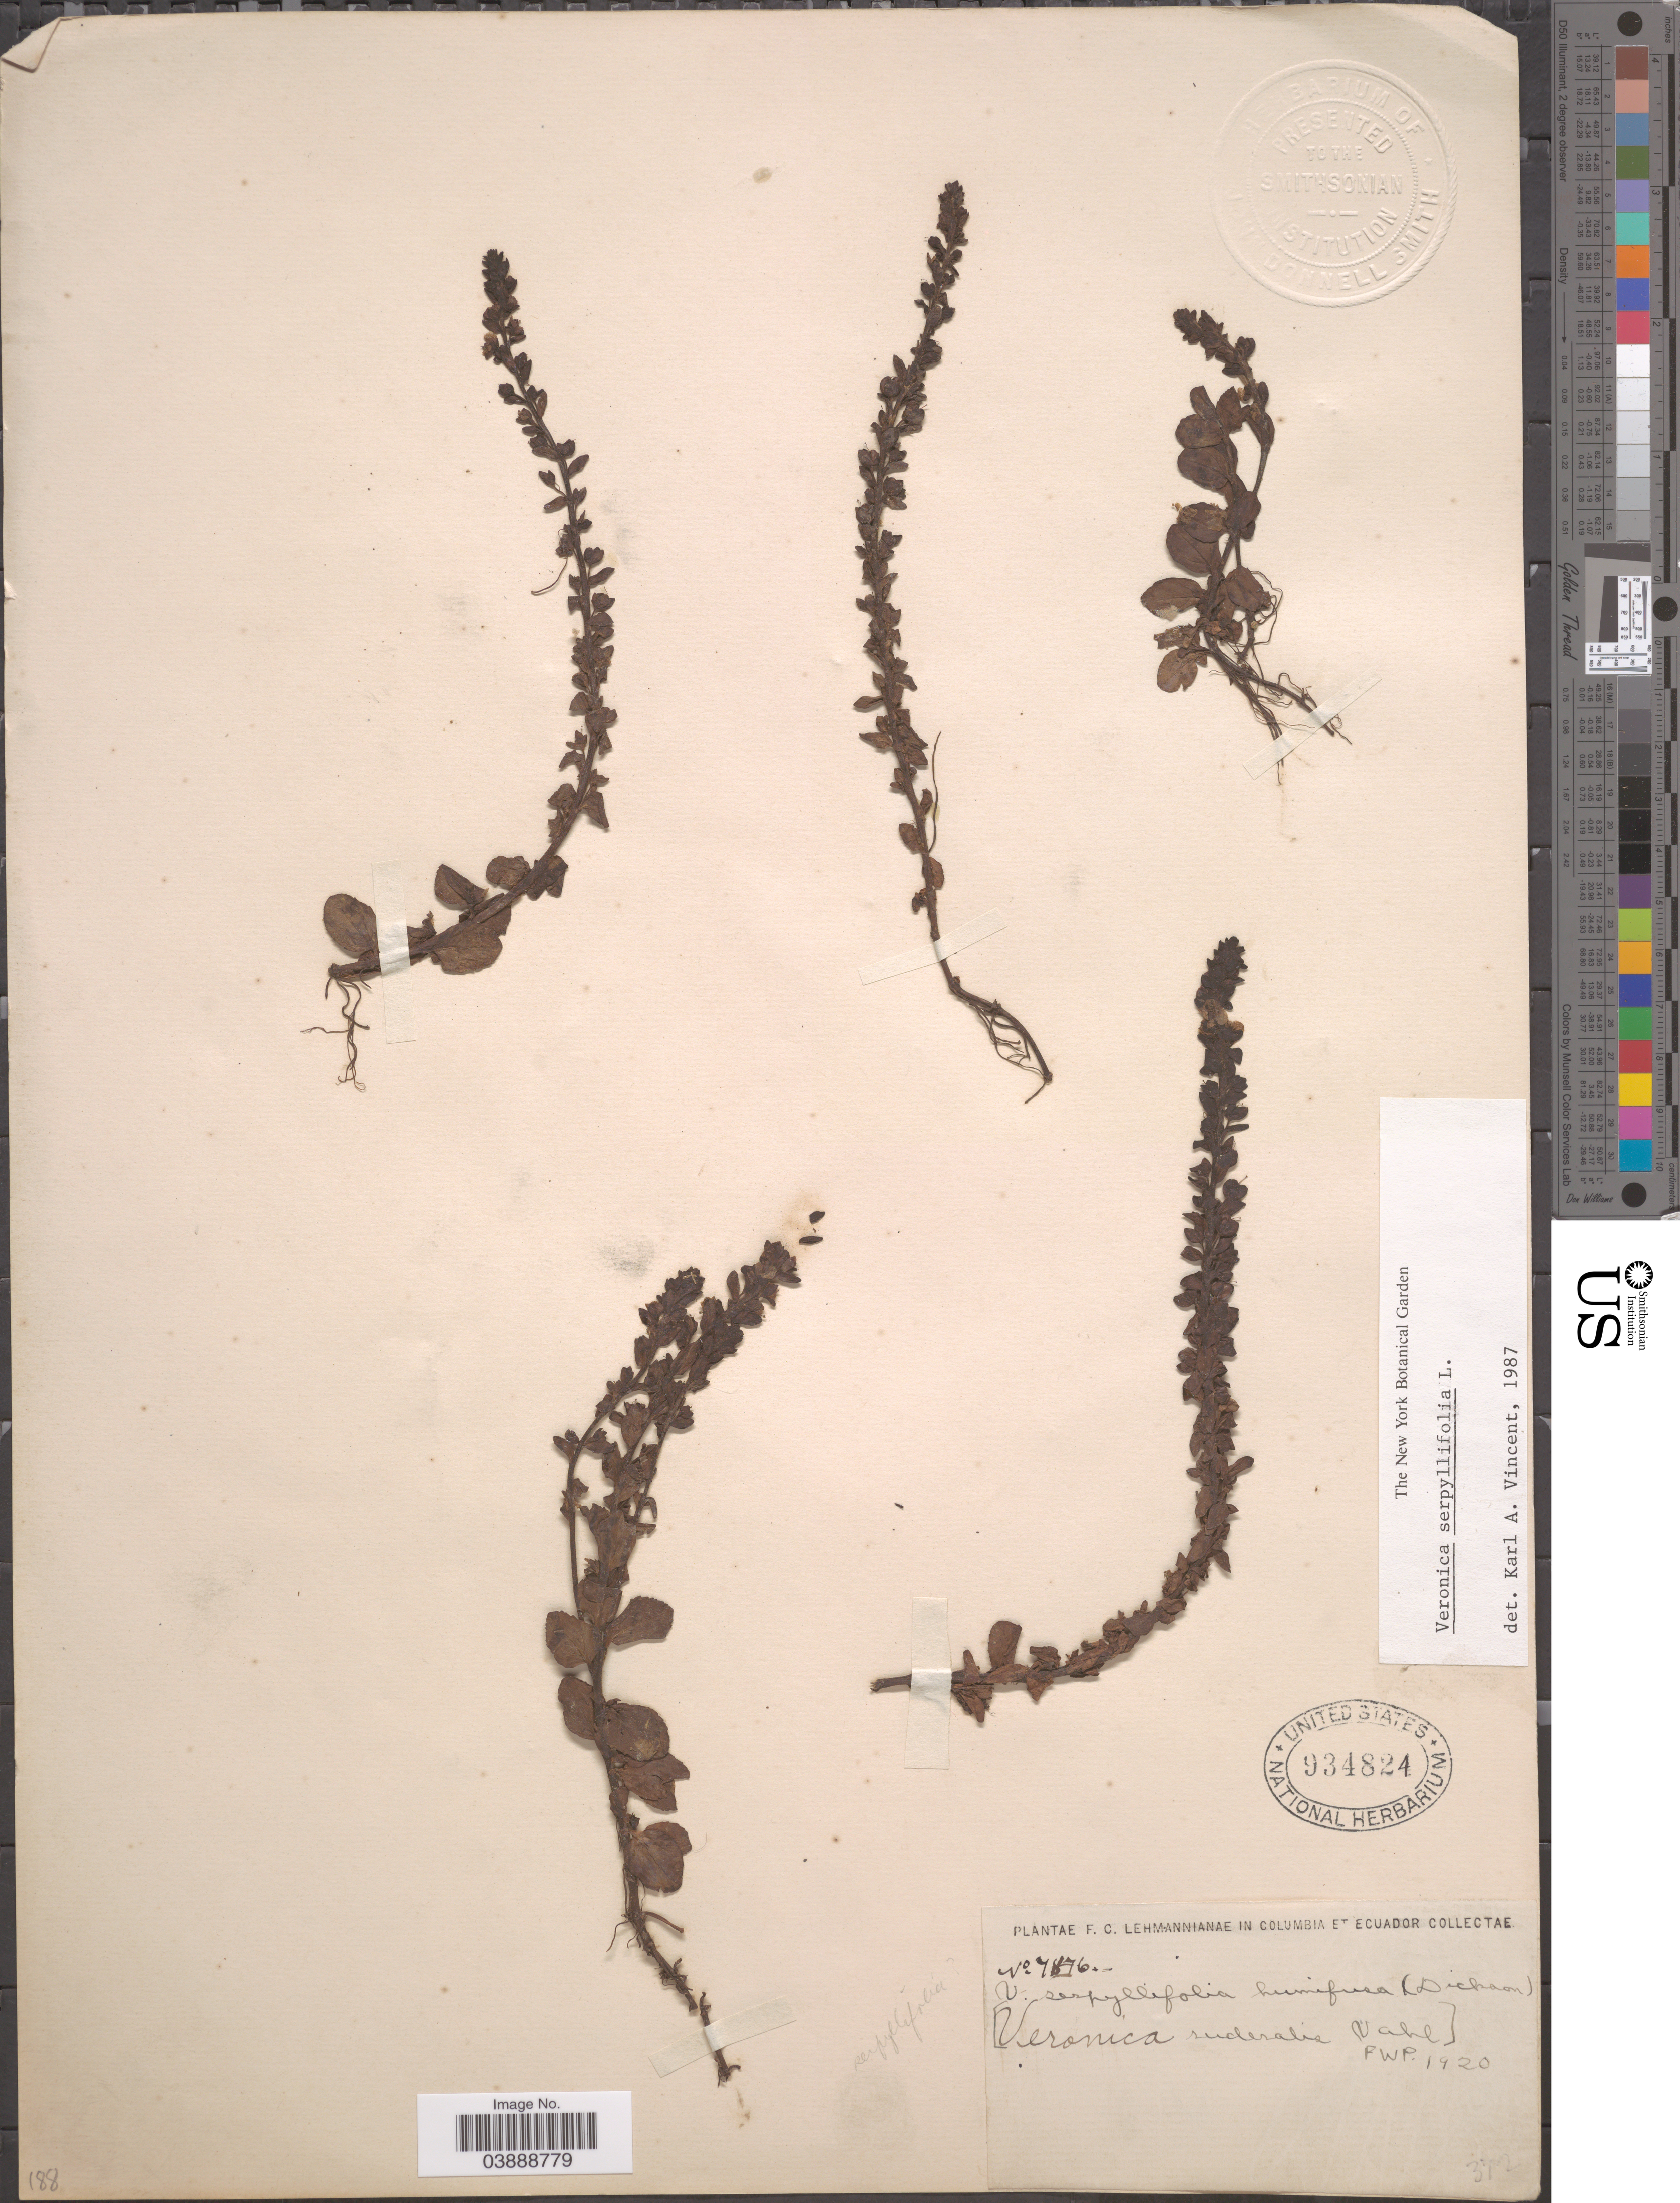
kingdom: Plantae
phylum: Tracheophyta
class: Magnoliopsida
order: Lamiales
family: Plantaginaceae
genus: Veronica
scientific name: Veronica serpyllifolia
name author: L.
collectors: -. Lehmann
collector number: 7876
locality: In Columbia et Ecuador.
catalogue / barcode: US 934824